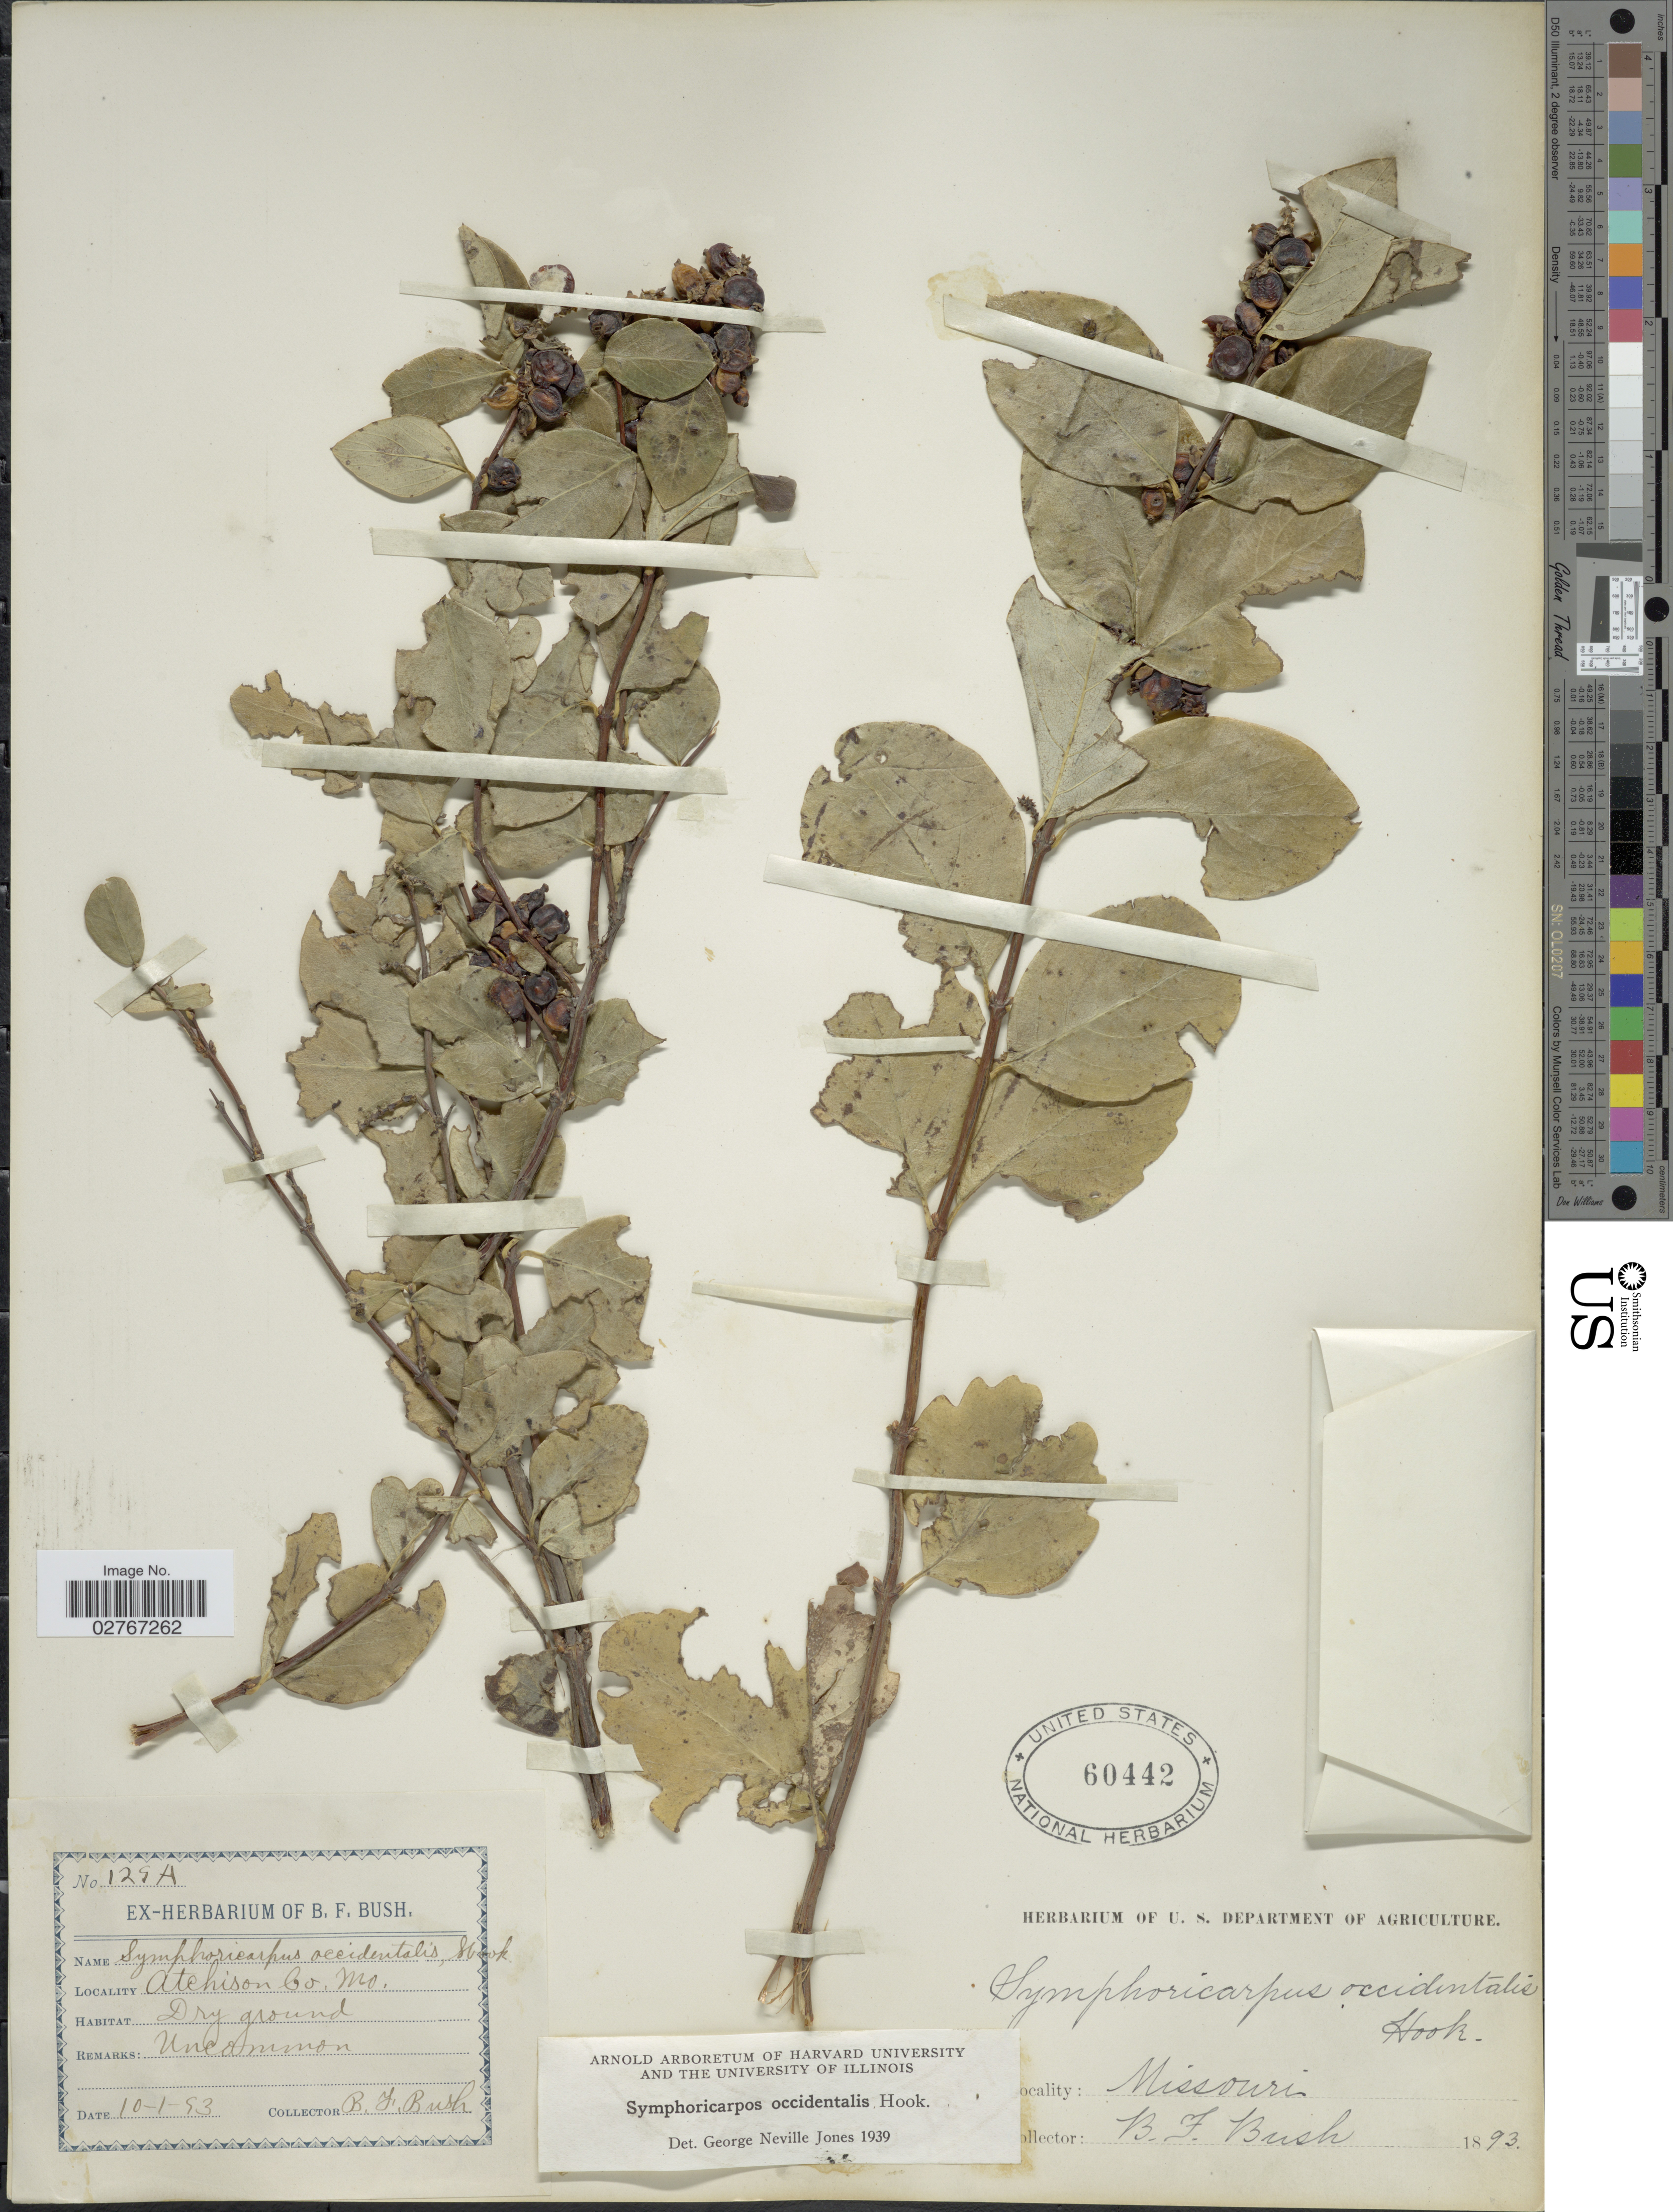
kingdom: Plantae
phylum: Tracheophyta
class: Magnoliopsida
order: Dipsacales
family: Caprifoliaceae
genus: Symphoricarpos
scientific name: Symphoricarpos occidentalis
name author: (R. Br.) Hook.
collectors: B. F. Bush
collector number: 129A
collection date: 1893-10-01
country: United States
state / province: Missouri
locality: Atchison Co.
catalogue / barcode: US 60442